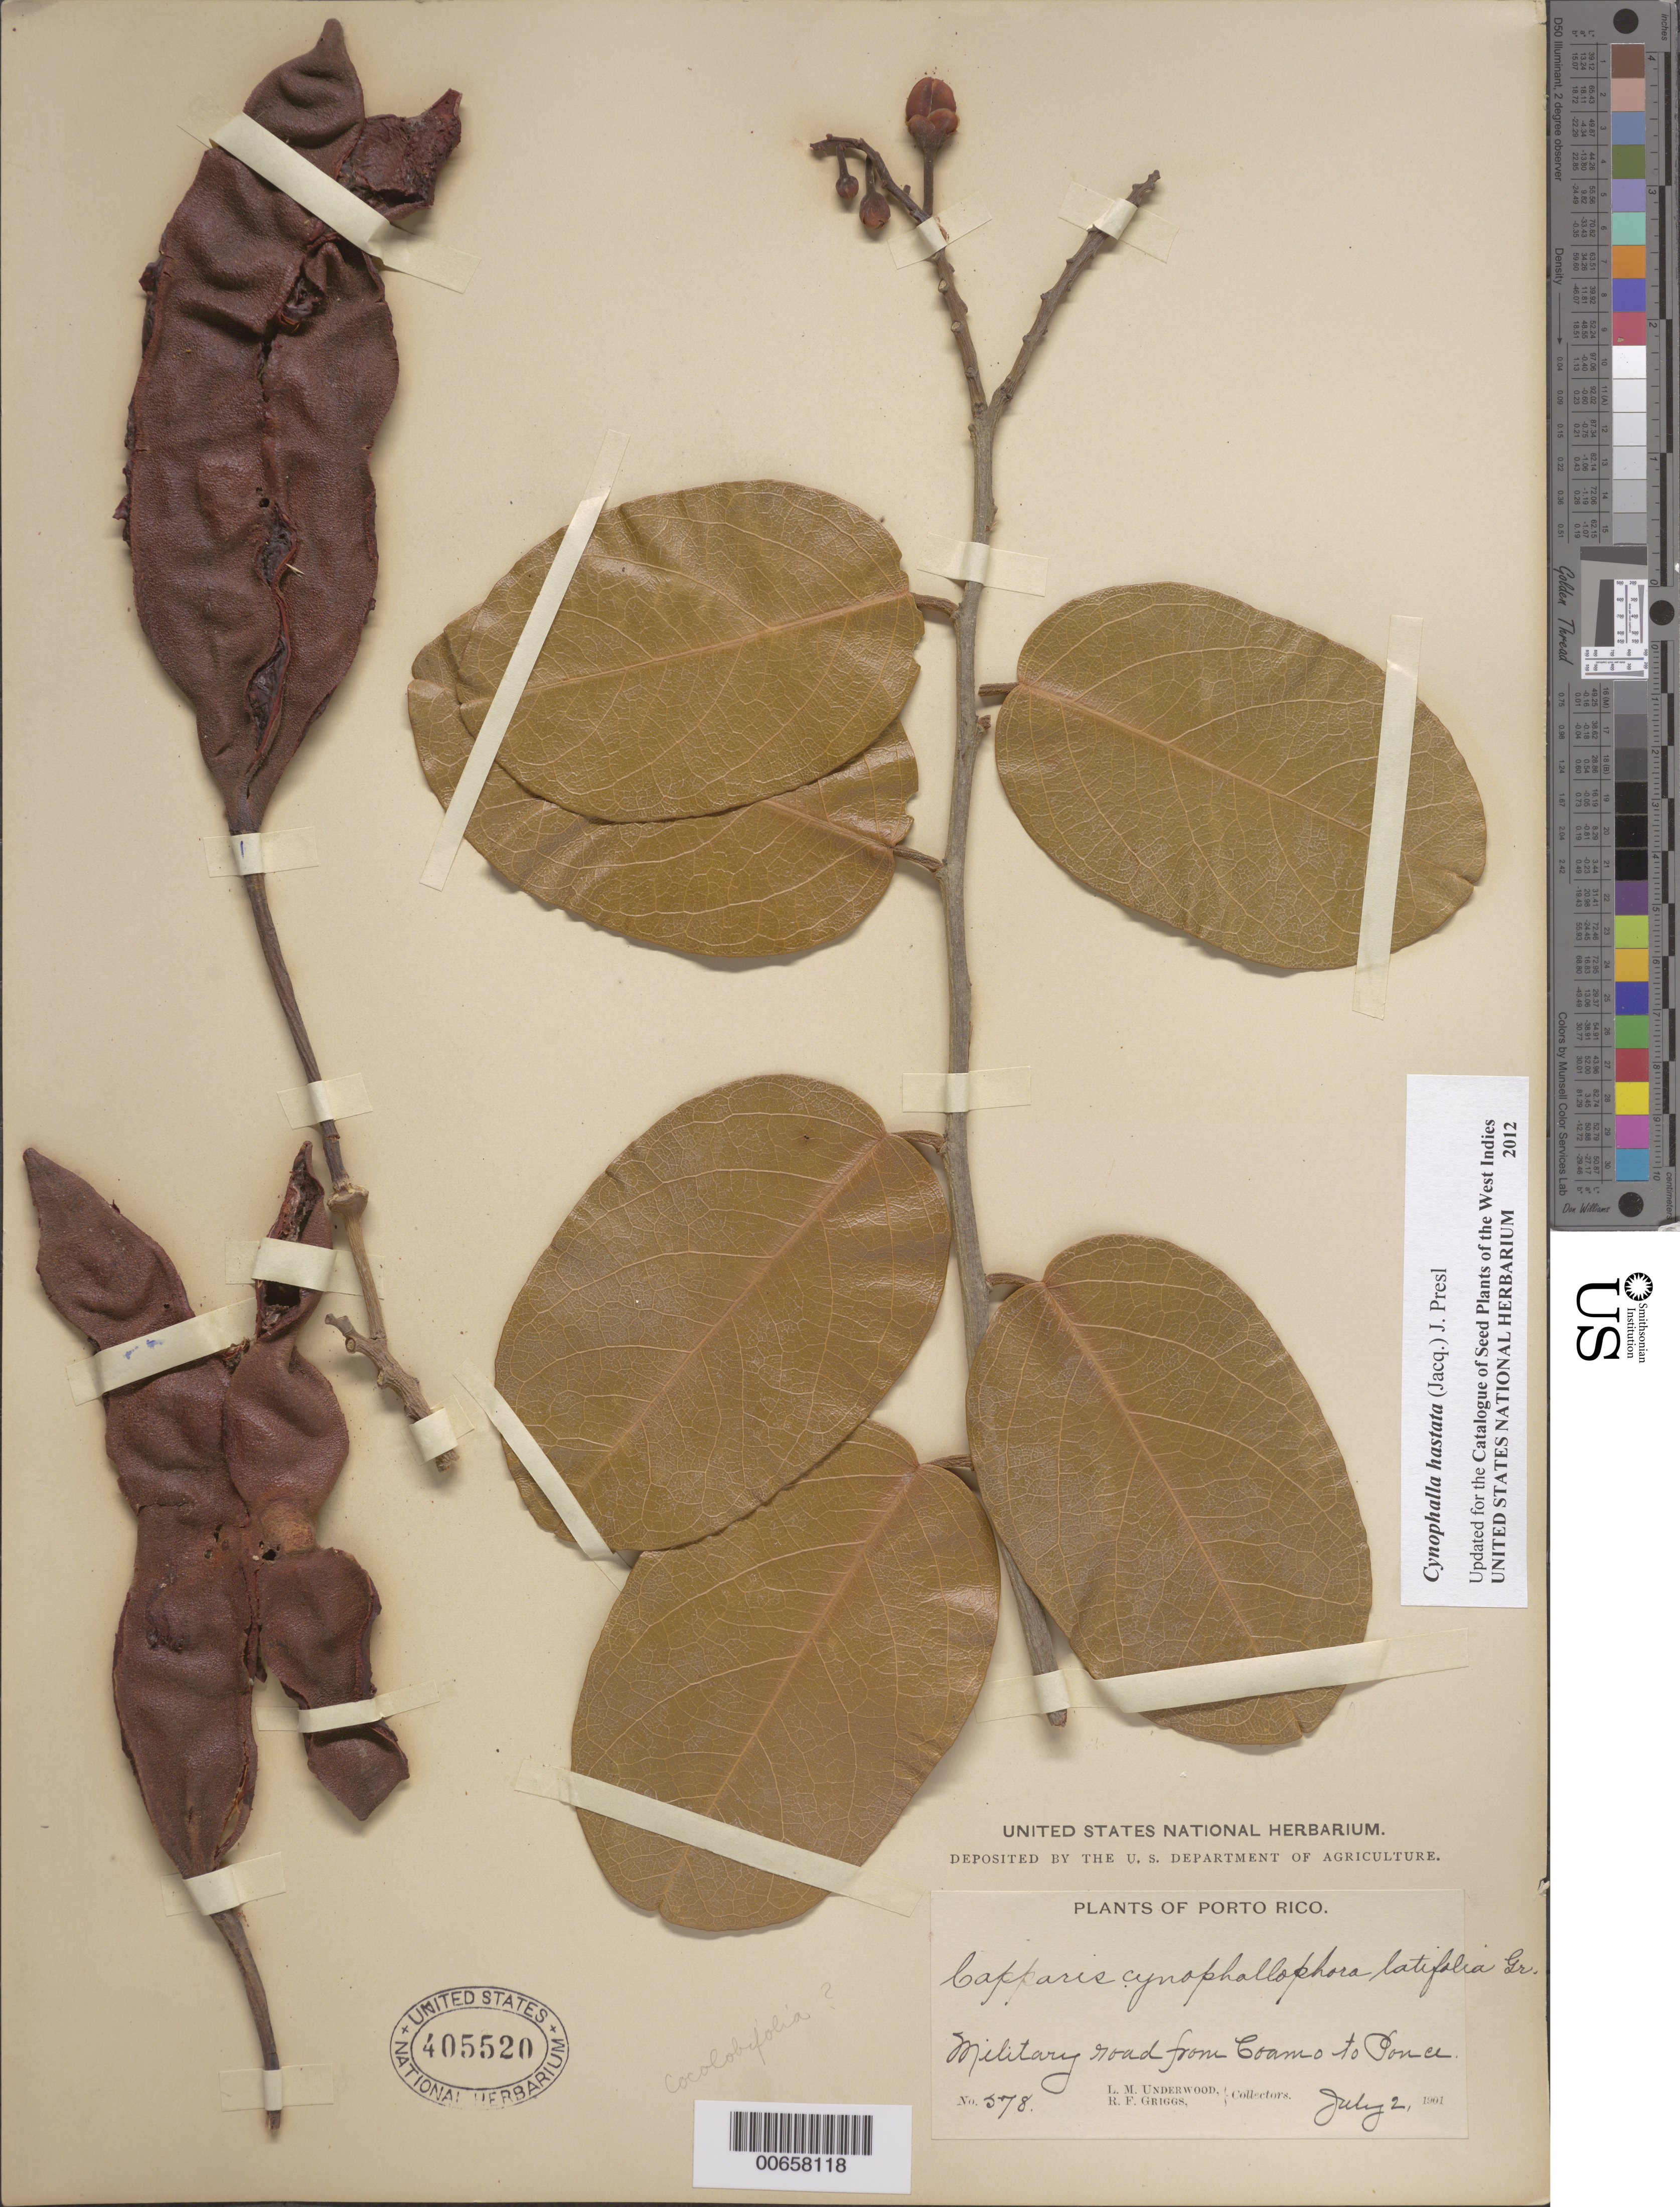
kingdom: Plantae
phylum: Tracheophyta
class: Magnoliopsida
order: Brassicales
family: Capparaceae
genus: Capparis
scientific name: Capparis cynophallophora var. latifolia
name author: Griseb.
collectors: L. M. Underwood & R. F. Griggs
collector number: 578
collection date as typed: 02 Jul 1901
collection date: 1901-07-02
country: Puerto Rico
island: Greater Antilles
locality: Coamo to Ponce, Military Rd from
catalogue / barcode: US 405520